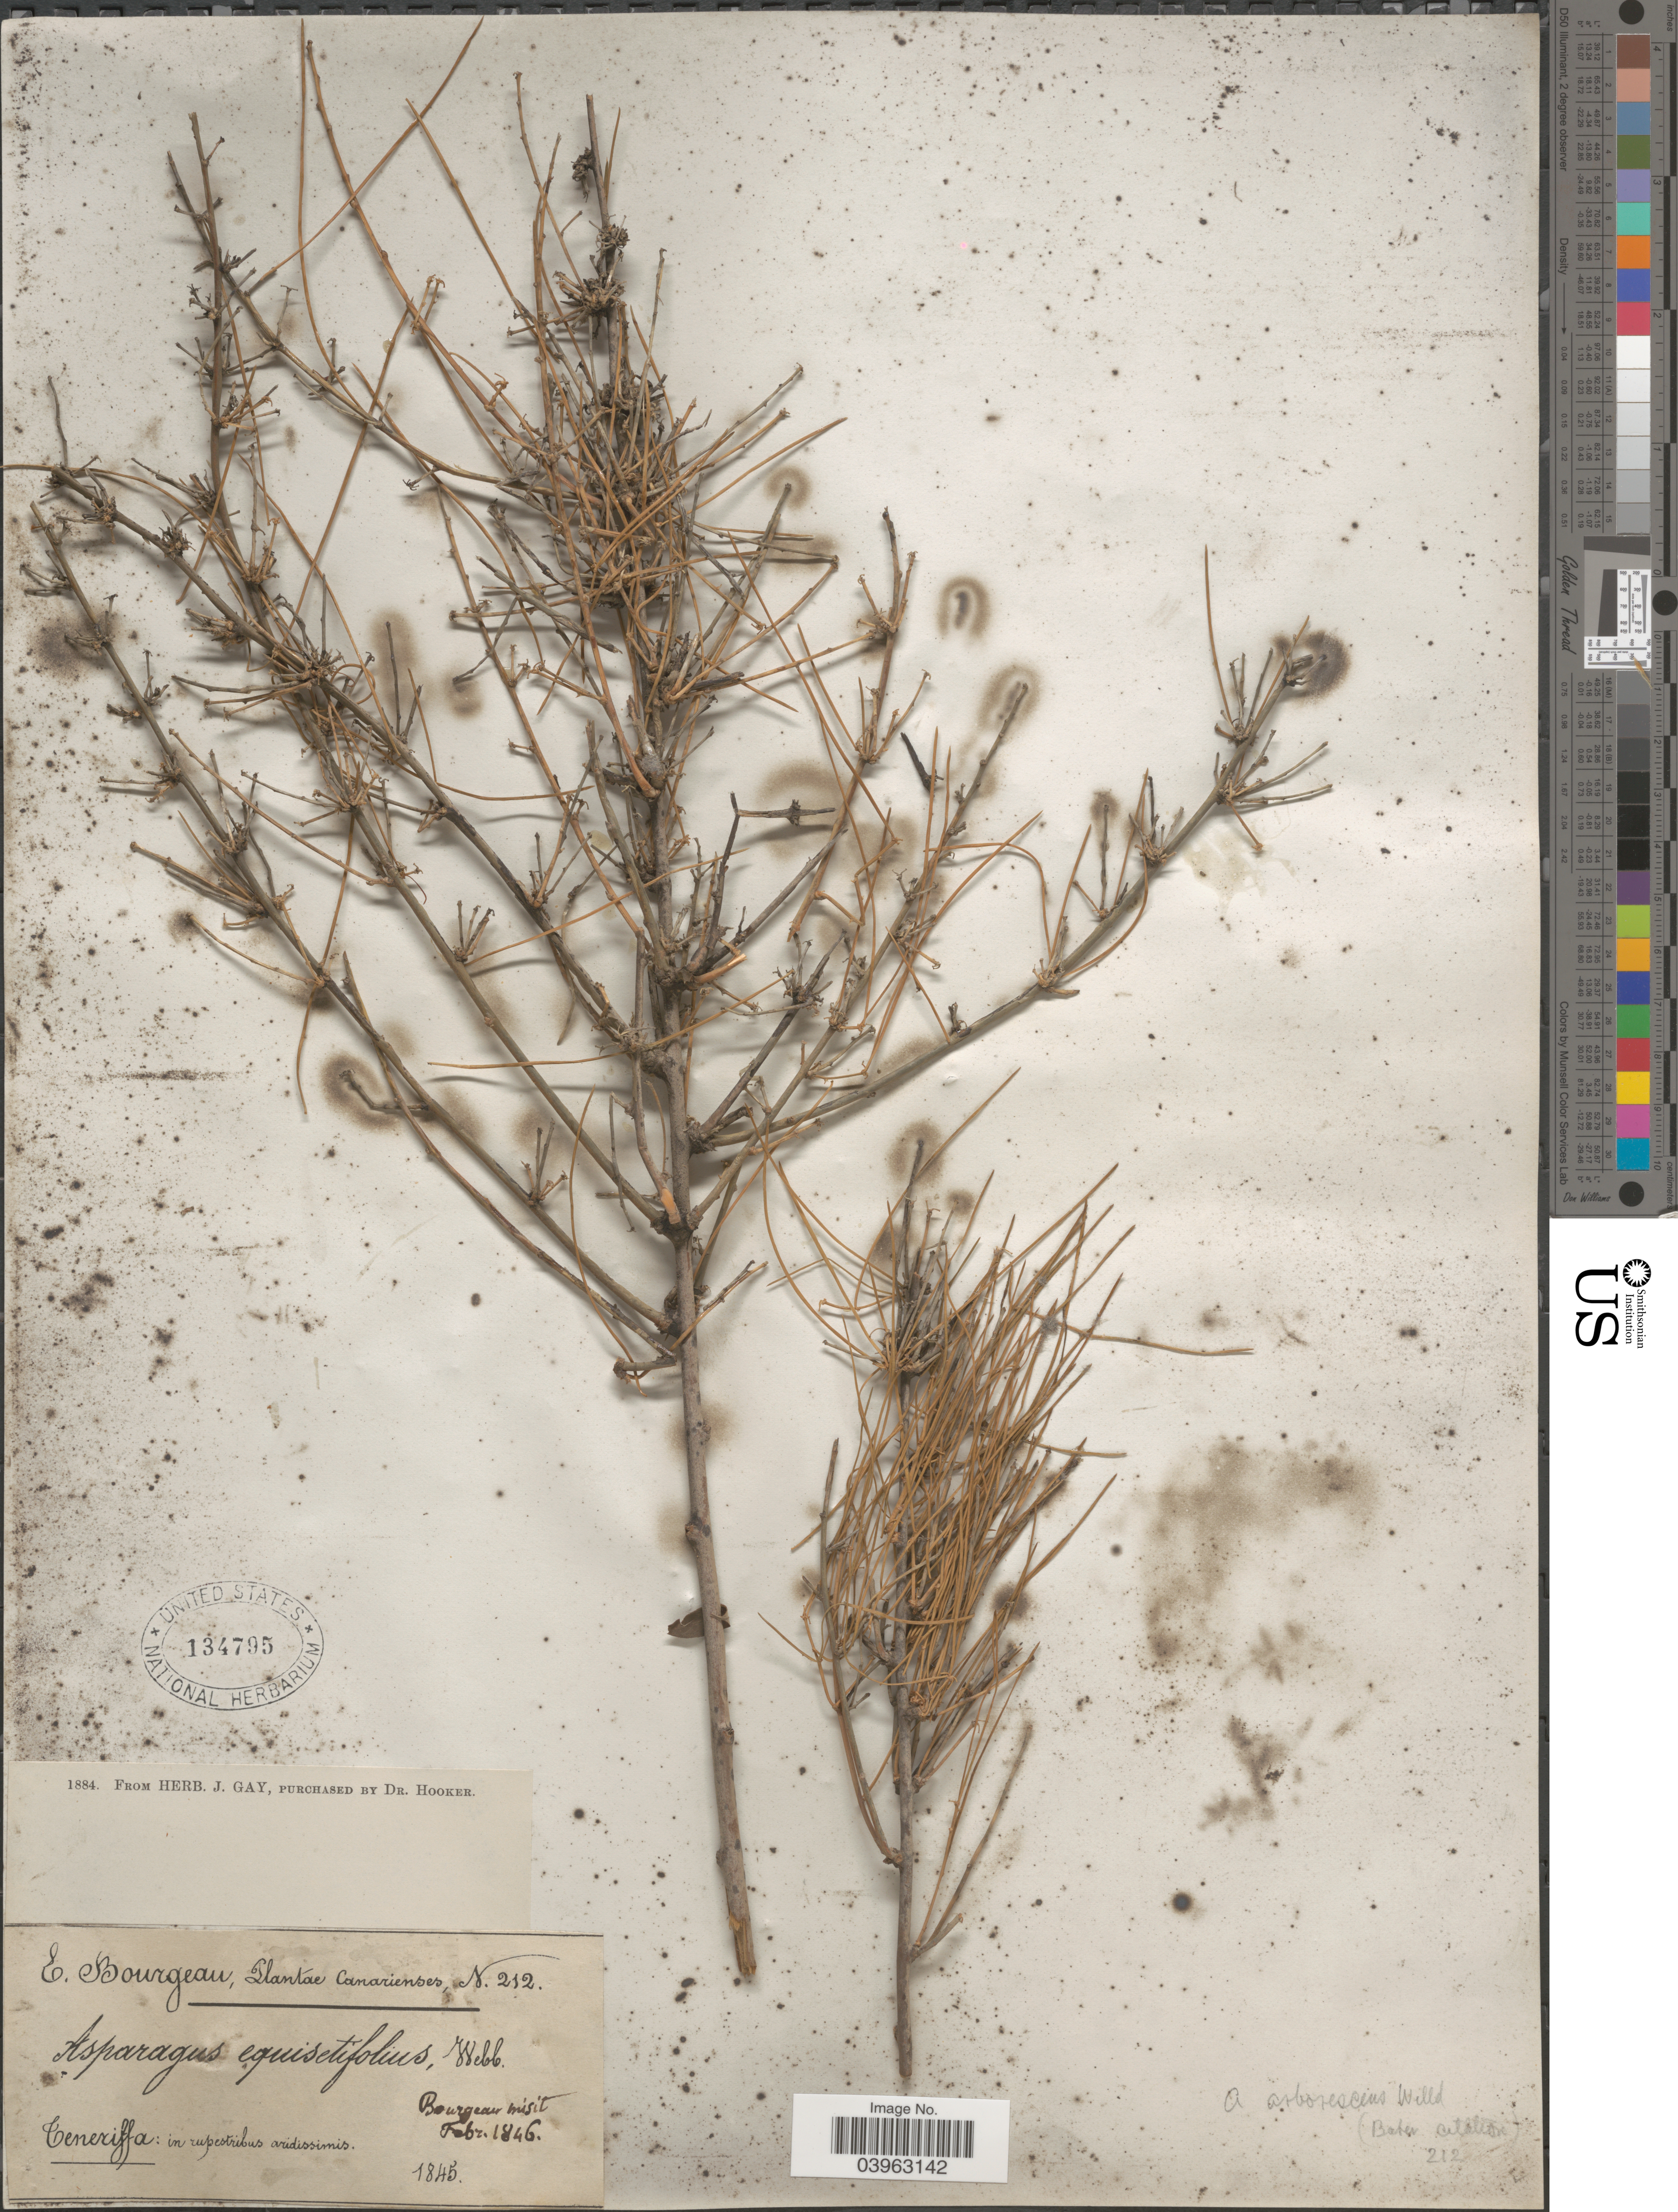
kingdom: Plantae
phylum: Tracheophyta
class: Liliopsida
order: Asparagales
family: Asparagaceae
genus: Asparagus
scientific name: Asparagus arborescens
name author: Willd. ex Schult. & Schult. f.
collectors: E. Bourgeau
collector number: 212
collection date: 1845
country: Spain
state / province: Canarias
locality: Canarienses. Teneriffa: in rupestribus aridissimis.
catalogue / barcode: US 134795